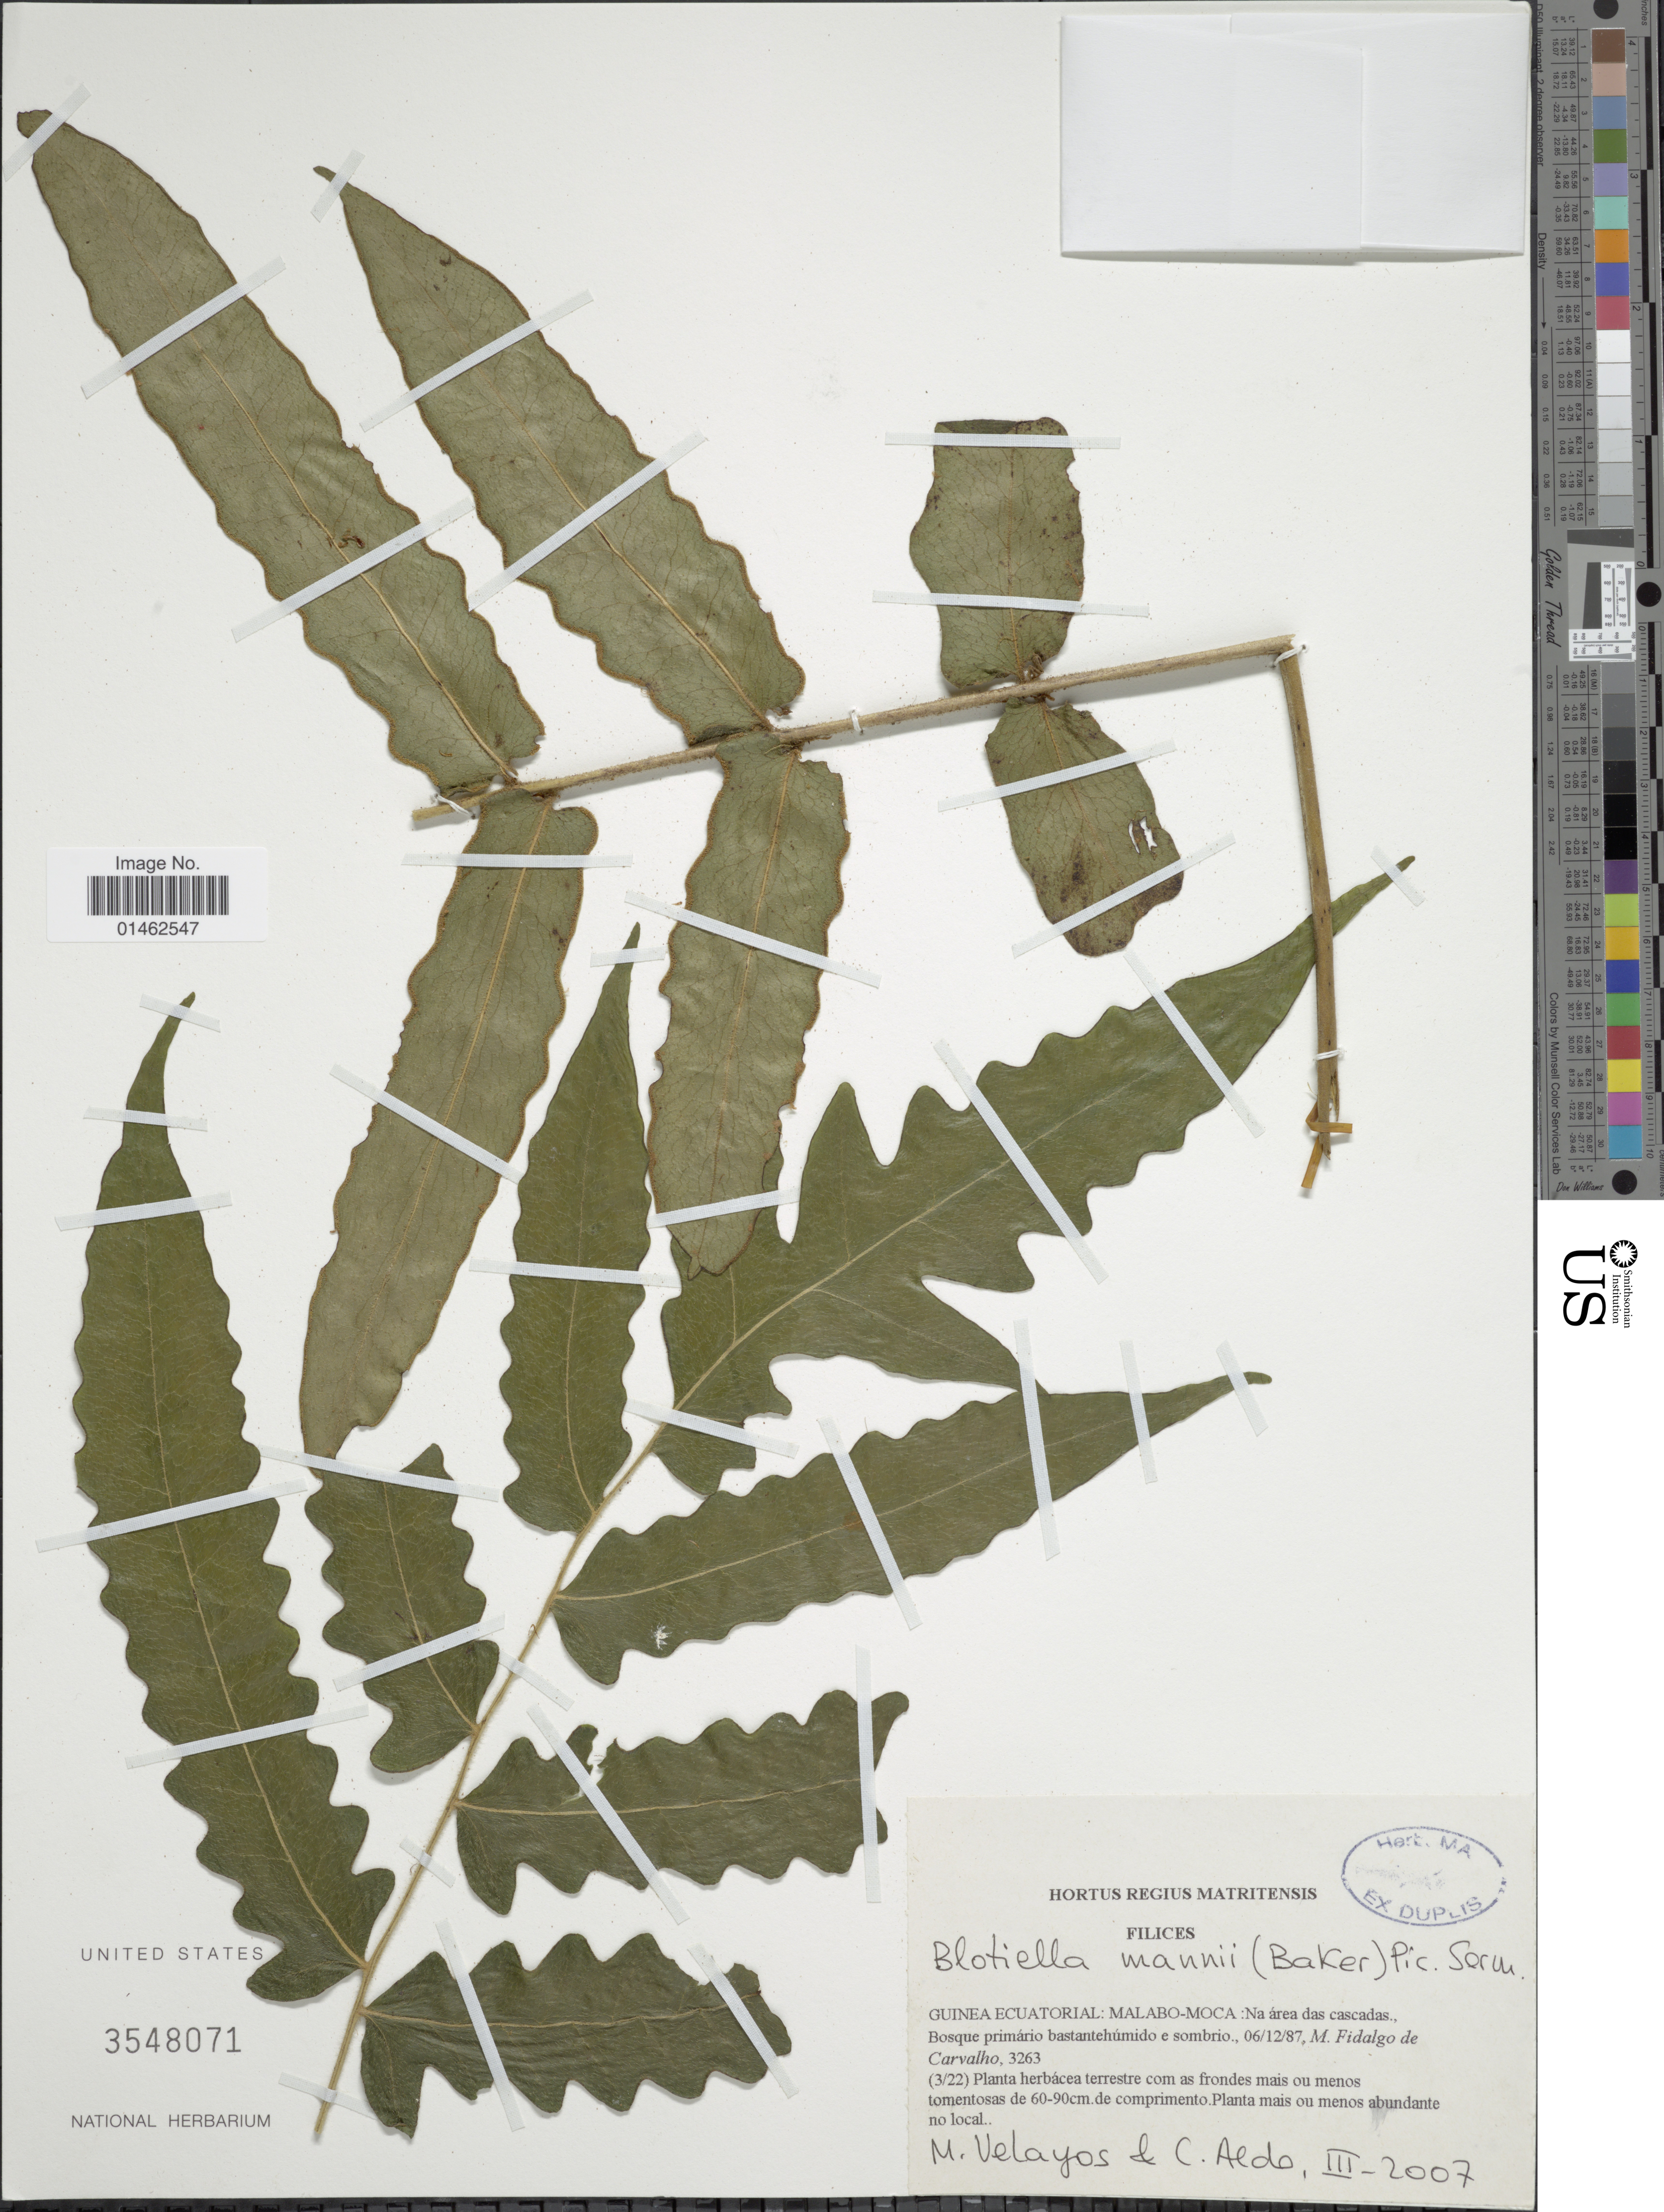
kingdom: Plantae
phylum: Tracheophyta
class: Polypodiopsida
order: Polypodiales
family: Dennstaedtiaceae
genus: Blotiella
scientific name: Blotiella mannii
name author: (Baker) Pic. Serm.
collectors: M. Fidalgo de Carvalho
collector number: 3263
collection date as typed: Transcribed d/m/y: 6/12/87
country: Equatorial Guinea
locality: Malabo-Moca: Na área das cascadas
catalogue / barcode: US 3548071